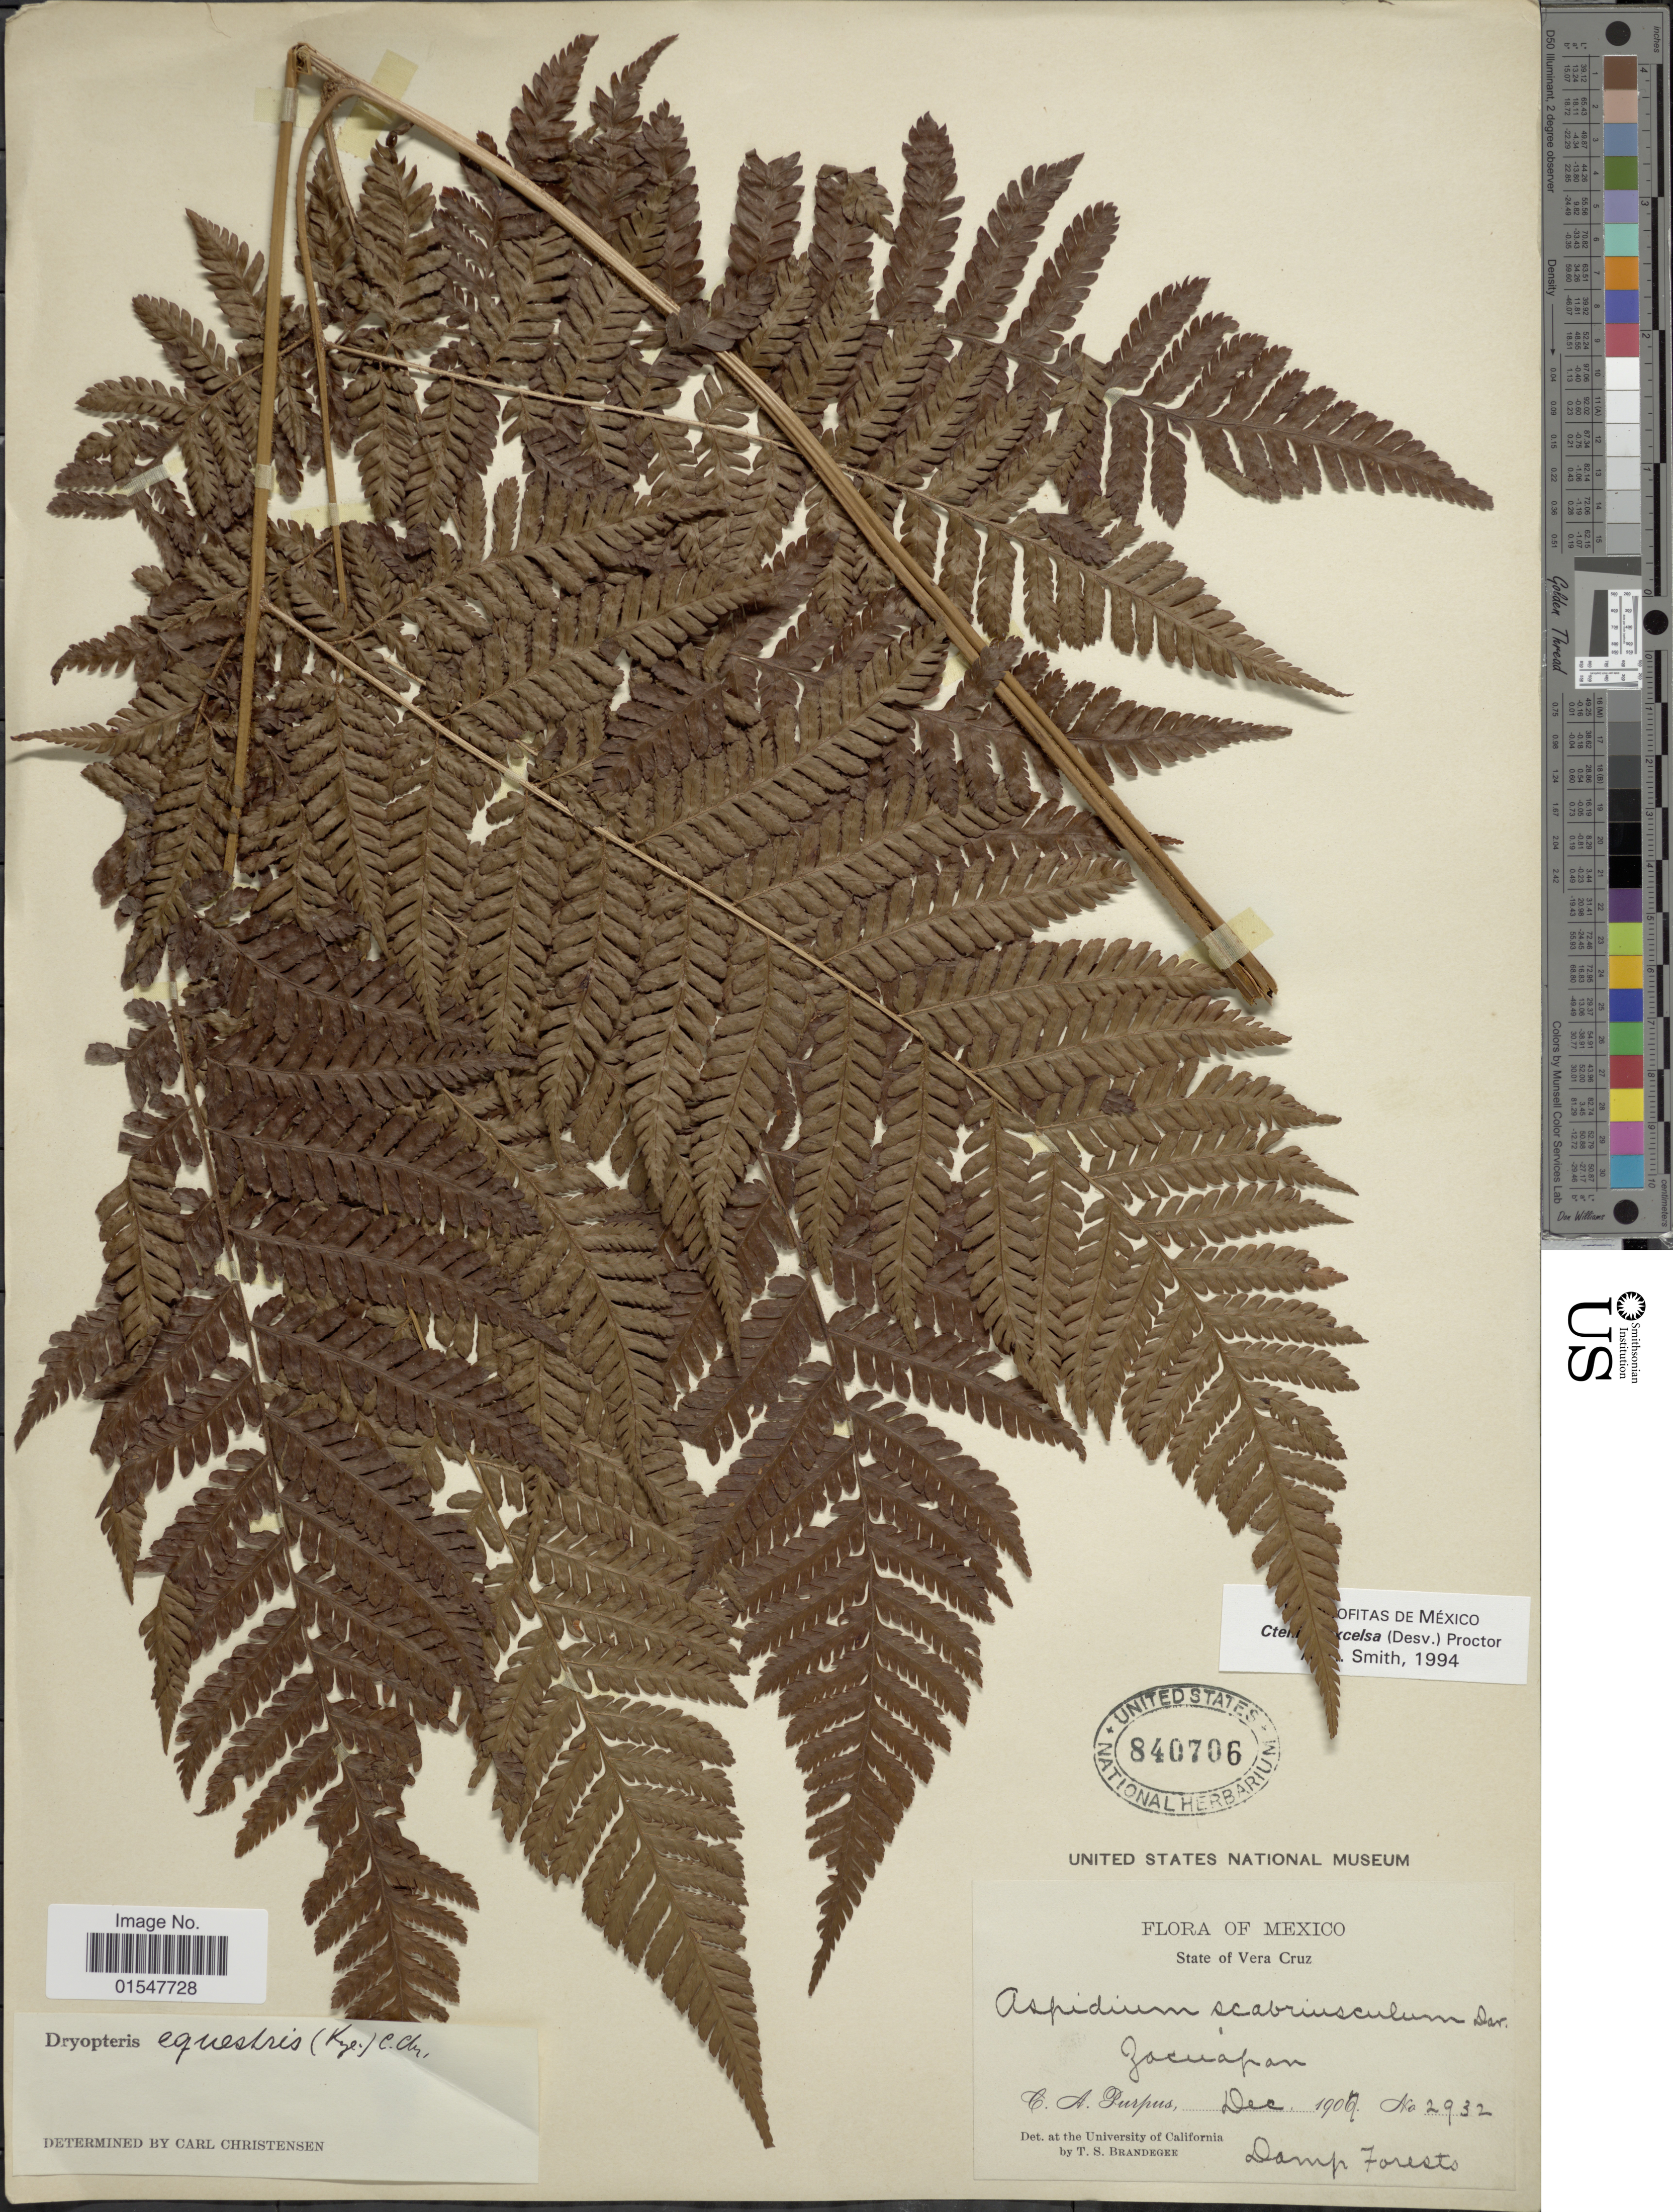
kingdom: Plantae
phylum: Tracheophyta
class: Polypodiopsida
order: Polypodiales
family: Dryopteridaceae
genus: Ctenitis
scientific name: Ctenitis excelsa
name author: (Desv.) Proctor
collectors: C. A. Purpus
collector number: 2932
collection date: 1907-12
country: Mexico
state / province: Veracruz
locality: State of Vera Cruz, Zacuapan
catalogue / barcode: US 840706